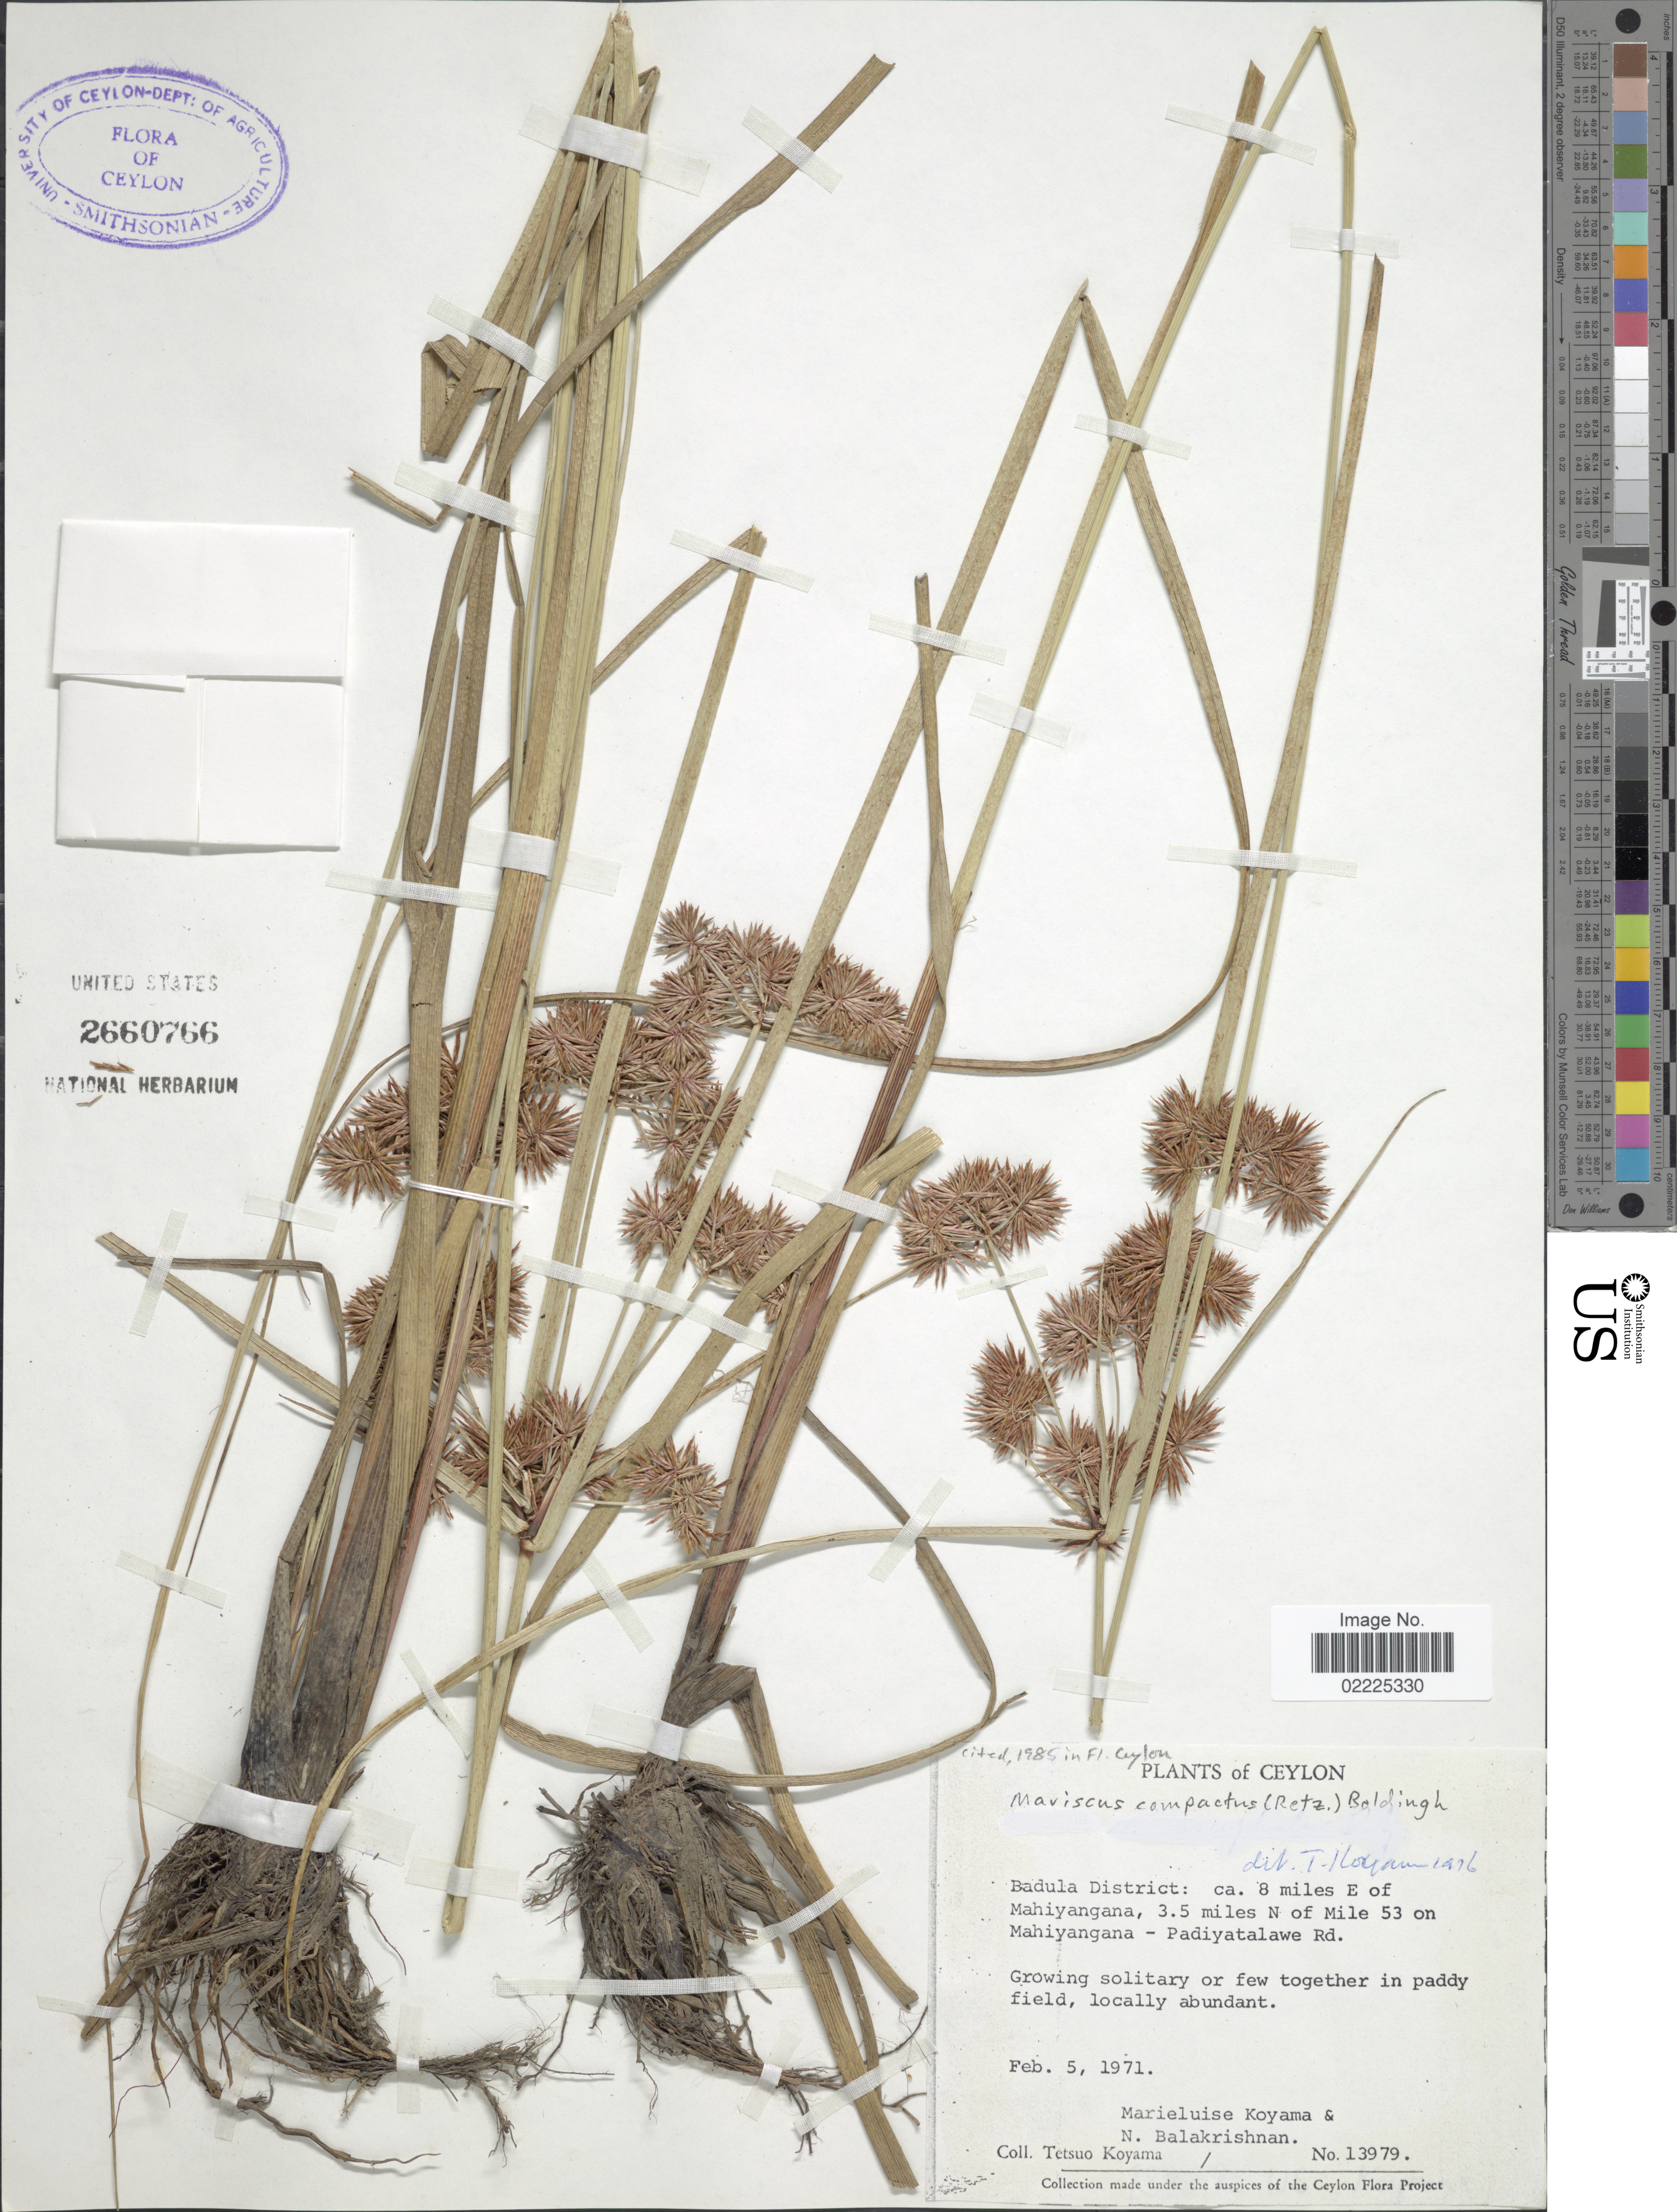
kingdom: Plantae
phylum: Tracheophyta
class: Liliopsida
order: Poales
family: Cyperaceae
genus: Cyperus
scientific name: Cyperus compactus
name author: Retz.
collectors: T. Koyama, M. Koyama & N. Balakrishnan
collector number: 13979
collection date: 1971-02-05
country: Sri Lanka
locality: Ceylon, Badula District: ca. 8 miles E of Mahiyangana, 3.5 mile N of Mile 53 on Mahiyangana - Padiyatalawe Rd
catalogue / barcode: US 2660766